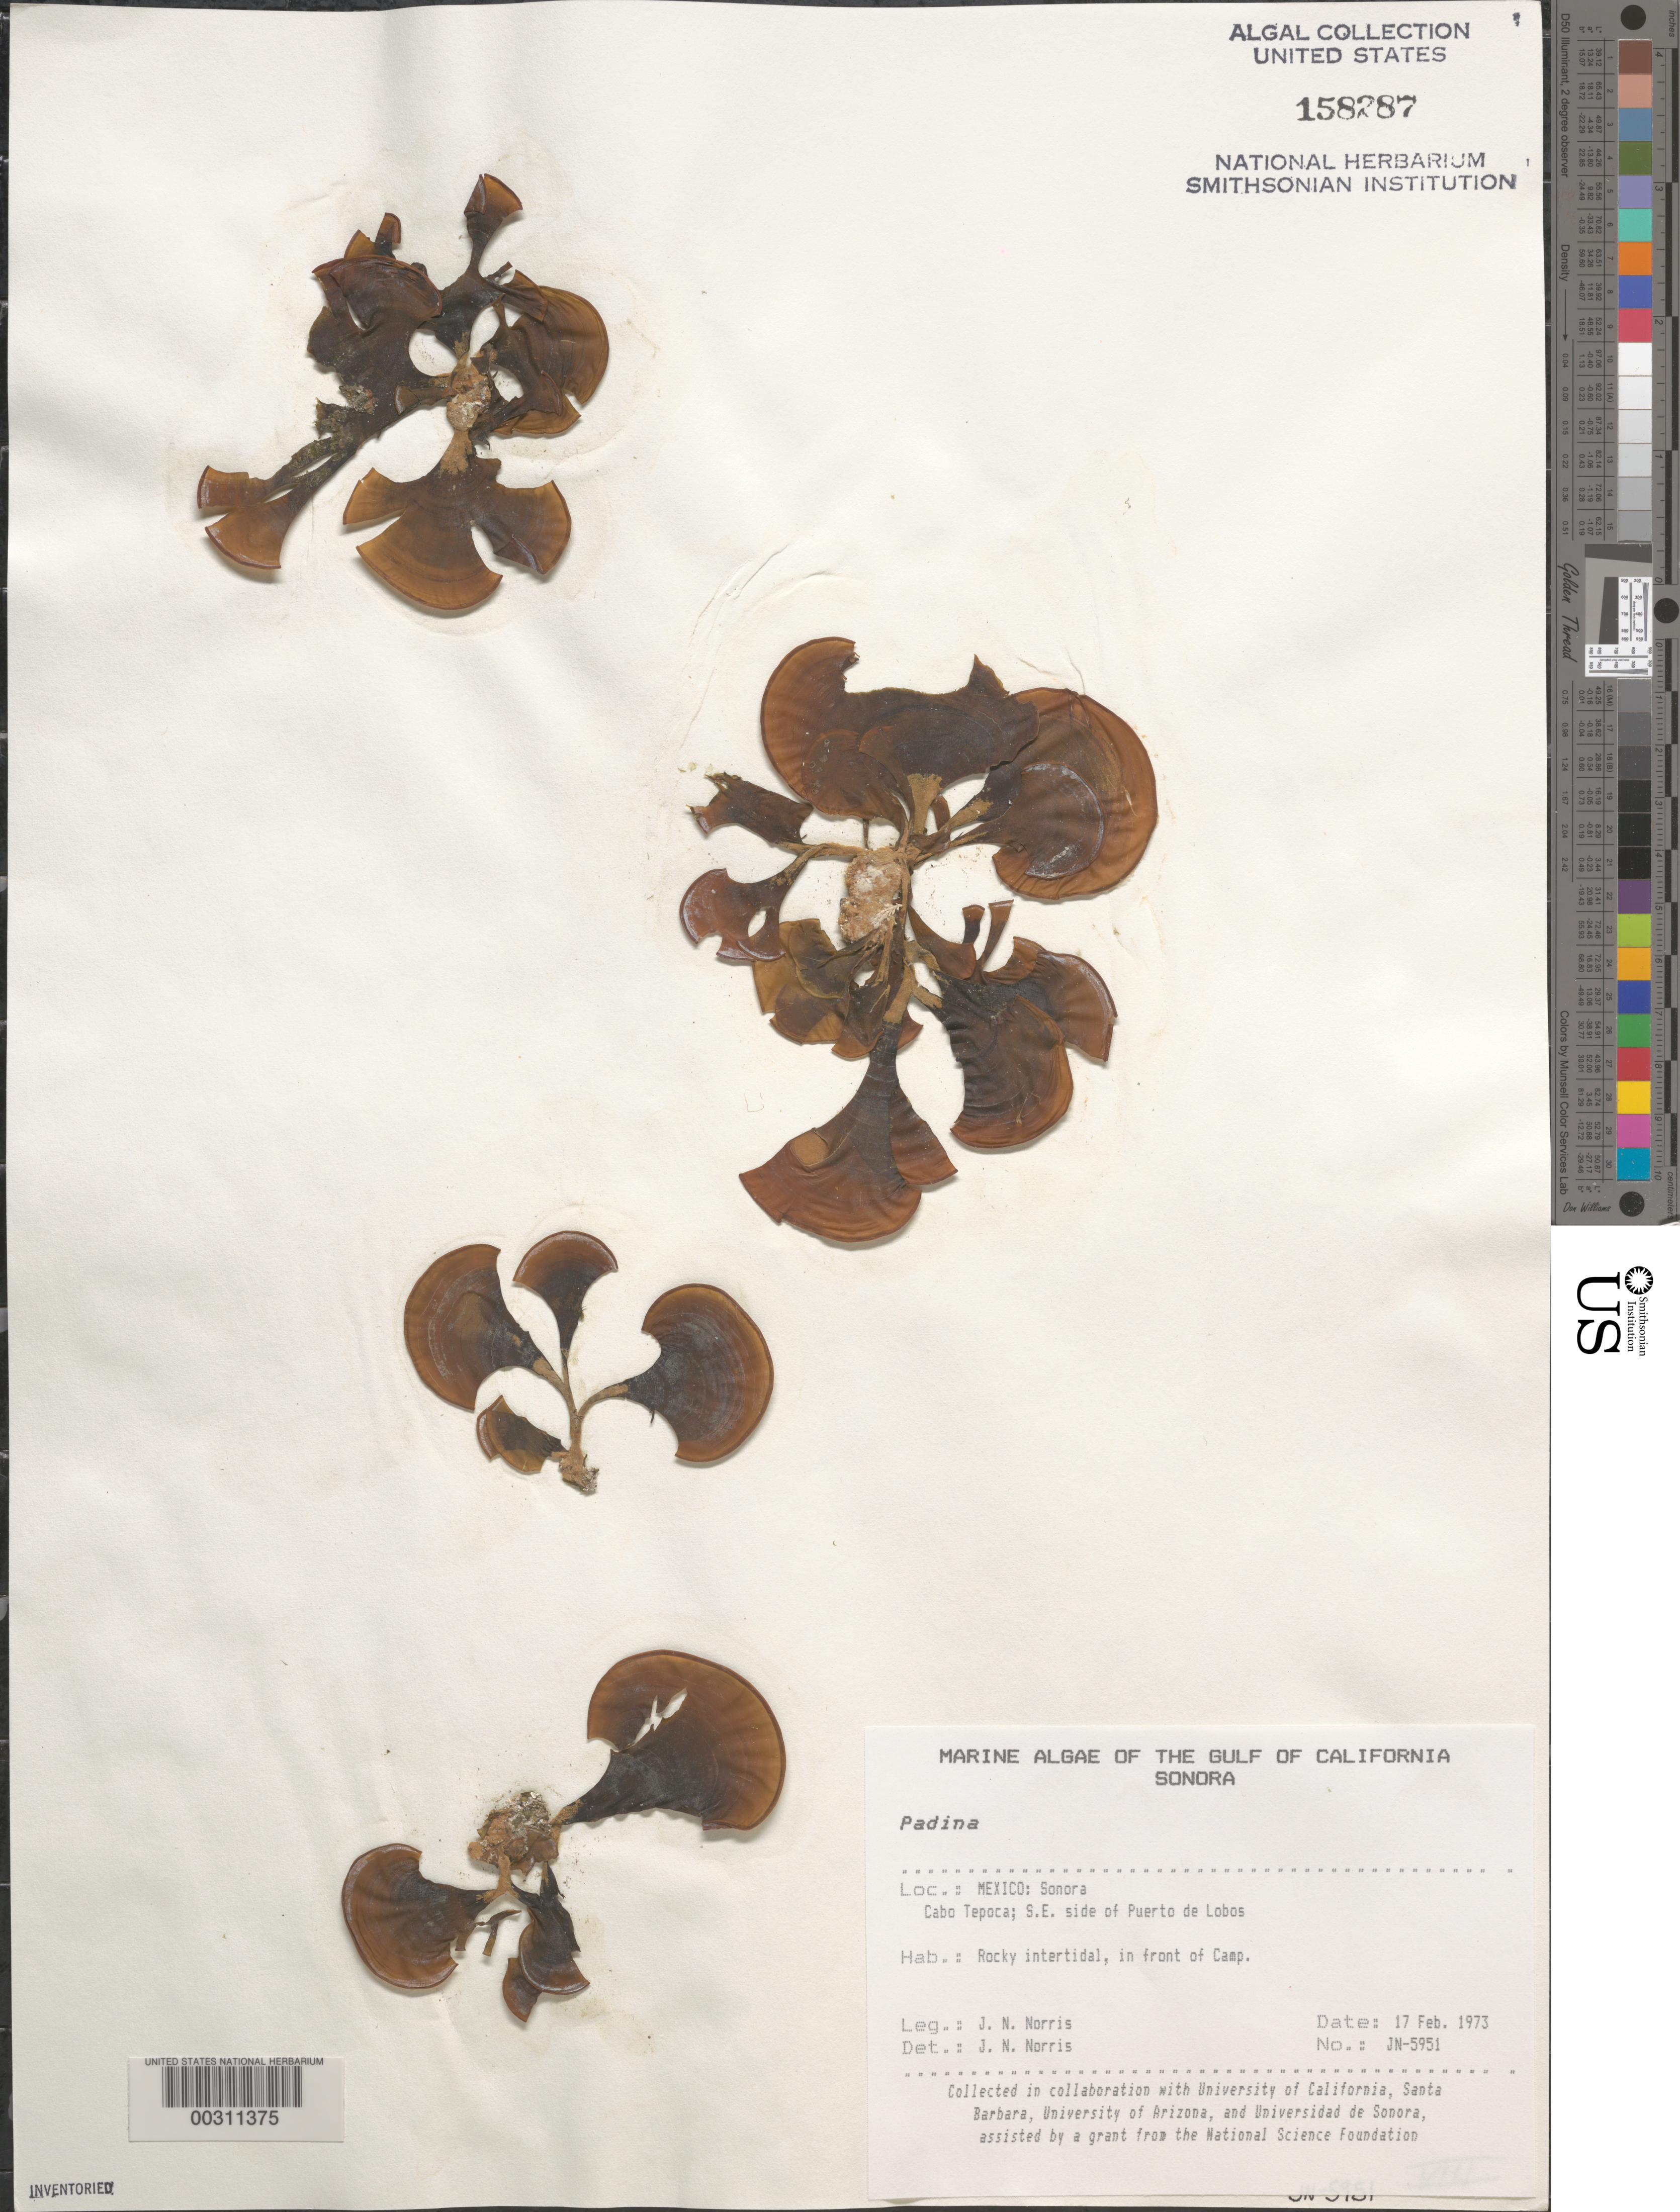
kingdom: Chromista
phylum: Ochrophyta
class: Phaeophyceae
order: Dictyotales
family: Dictyotaceae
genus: Padina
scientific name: Padina durvillaei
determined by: Norris, James N.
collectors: J. N. Norris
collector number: JN-5951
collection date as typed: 17 Feb 1973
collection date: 1973-02-17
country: Mexico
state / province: Sonora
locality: Cabo Tepoca, Puerto de Lobos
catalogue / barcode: US 158287